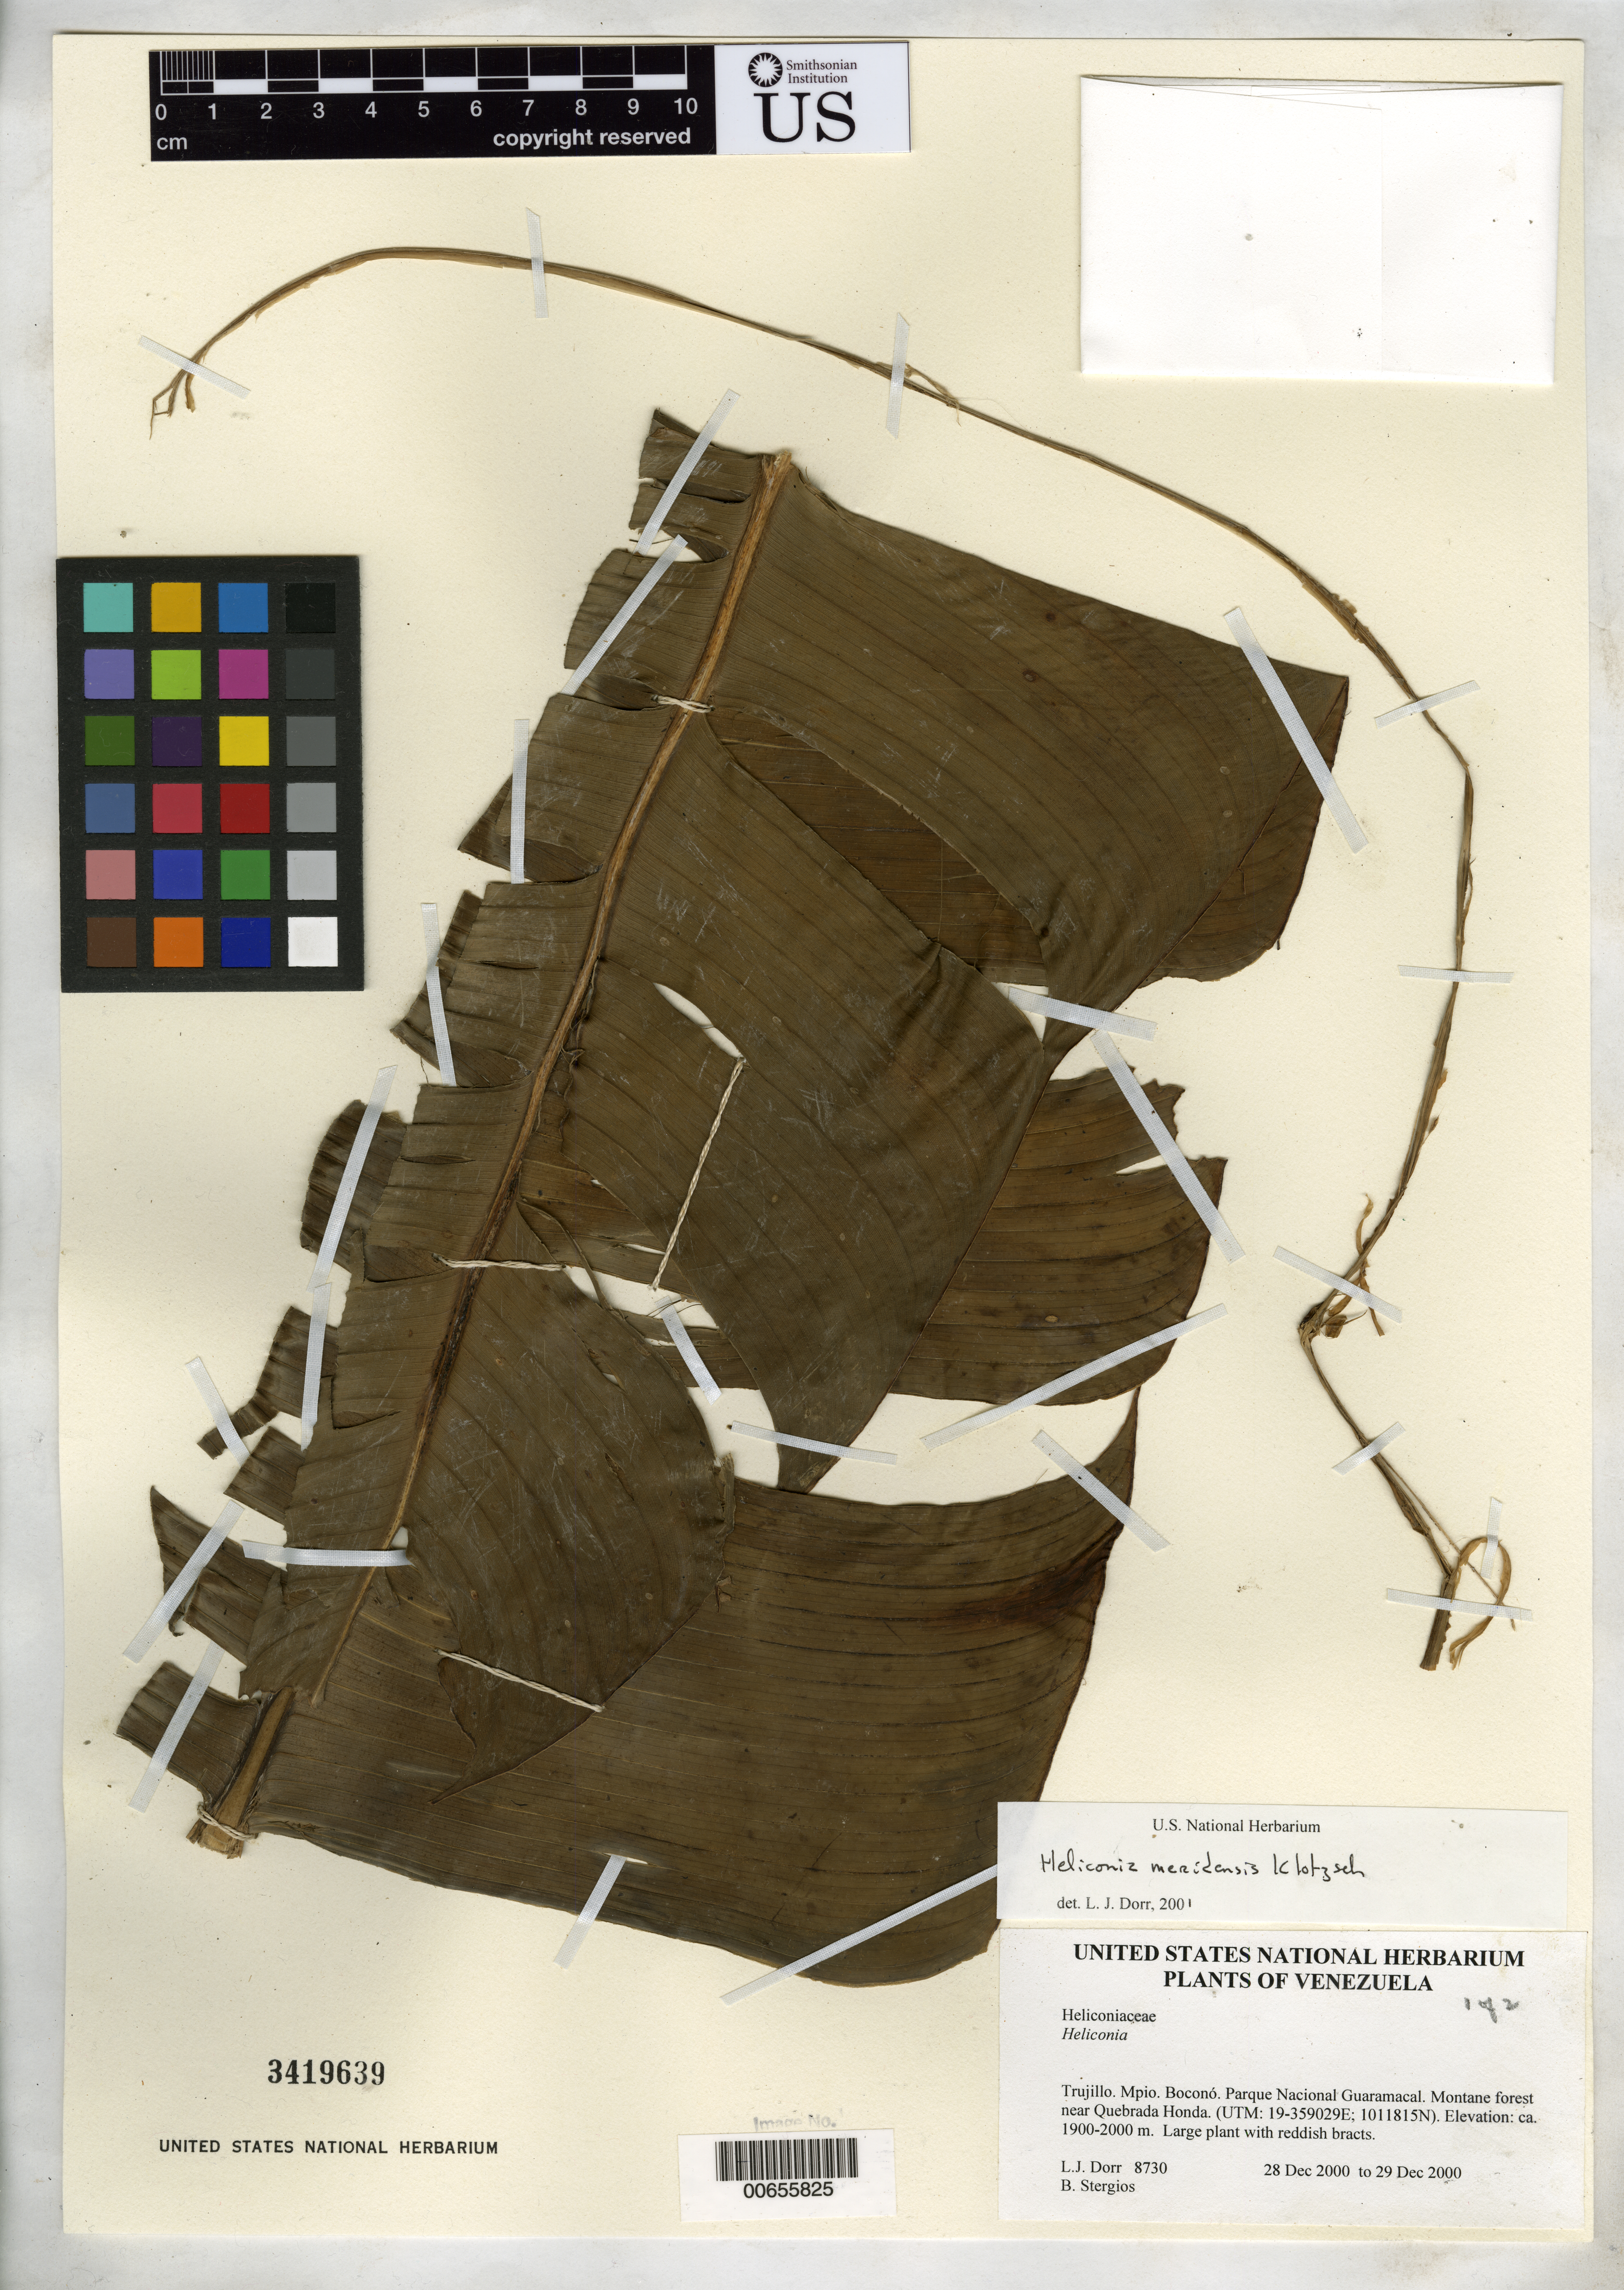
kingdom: Plantae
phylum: Tracheophyta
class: Magnoliopsida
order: Saxifragales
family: Grossulariaceae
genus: Ribes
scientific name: Ribes atropurpureum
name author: C.A. Mey.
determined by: Dorr, L. J., (BOT), Smithsonian Institution - National Museum of Natural History (UNITED STATES)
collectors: L. J. Dorr & B. G. Stergios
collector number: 8730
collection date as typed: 28 Dec 2000 to 29 Dec 2000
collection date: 2000-12-28/2000-12-29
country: Venezuela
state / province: Trujillo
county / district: Boconó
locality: Parque Nacional Guaramacal near Quebrada Honda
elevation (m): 1900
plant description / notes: PORT, US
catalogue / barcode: US 3419639